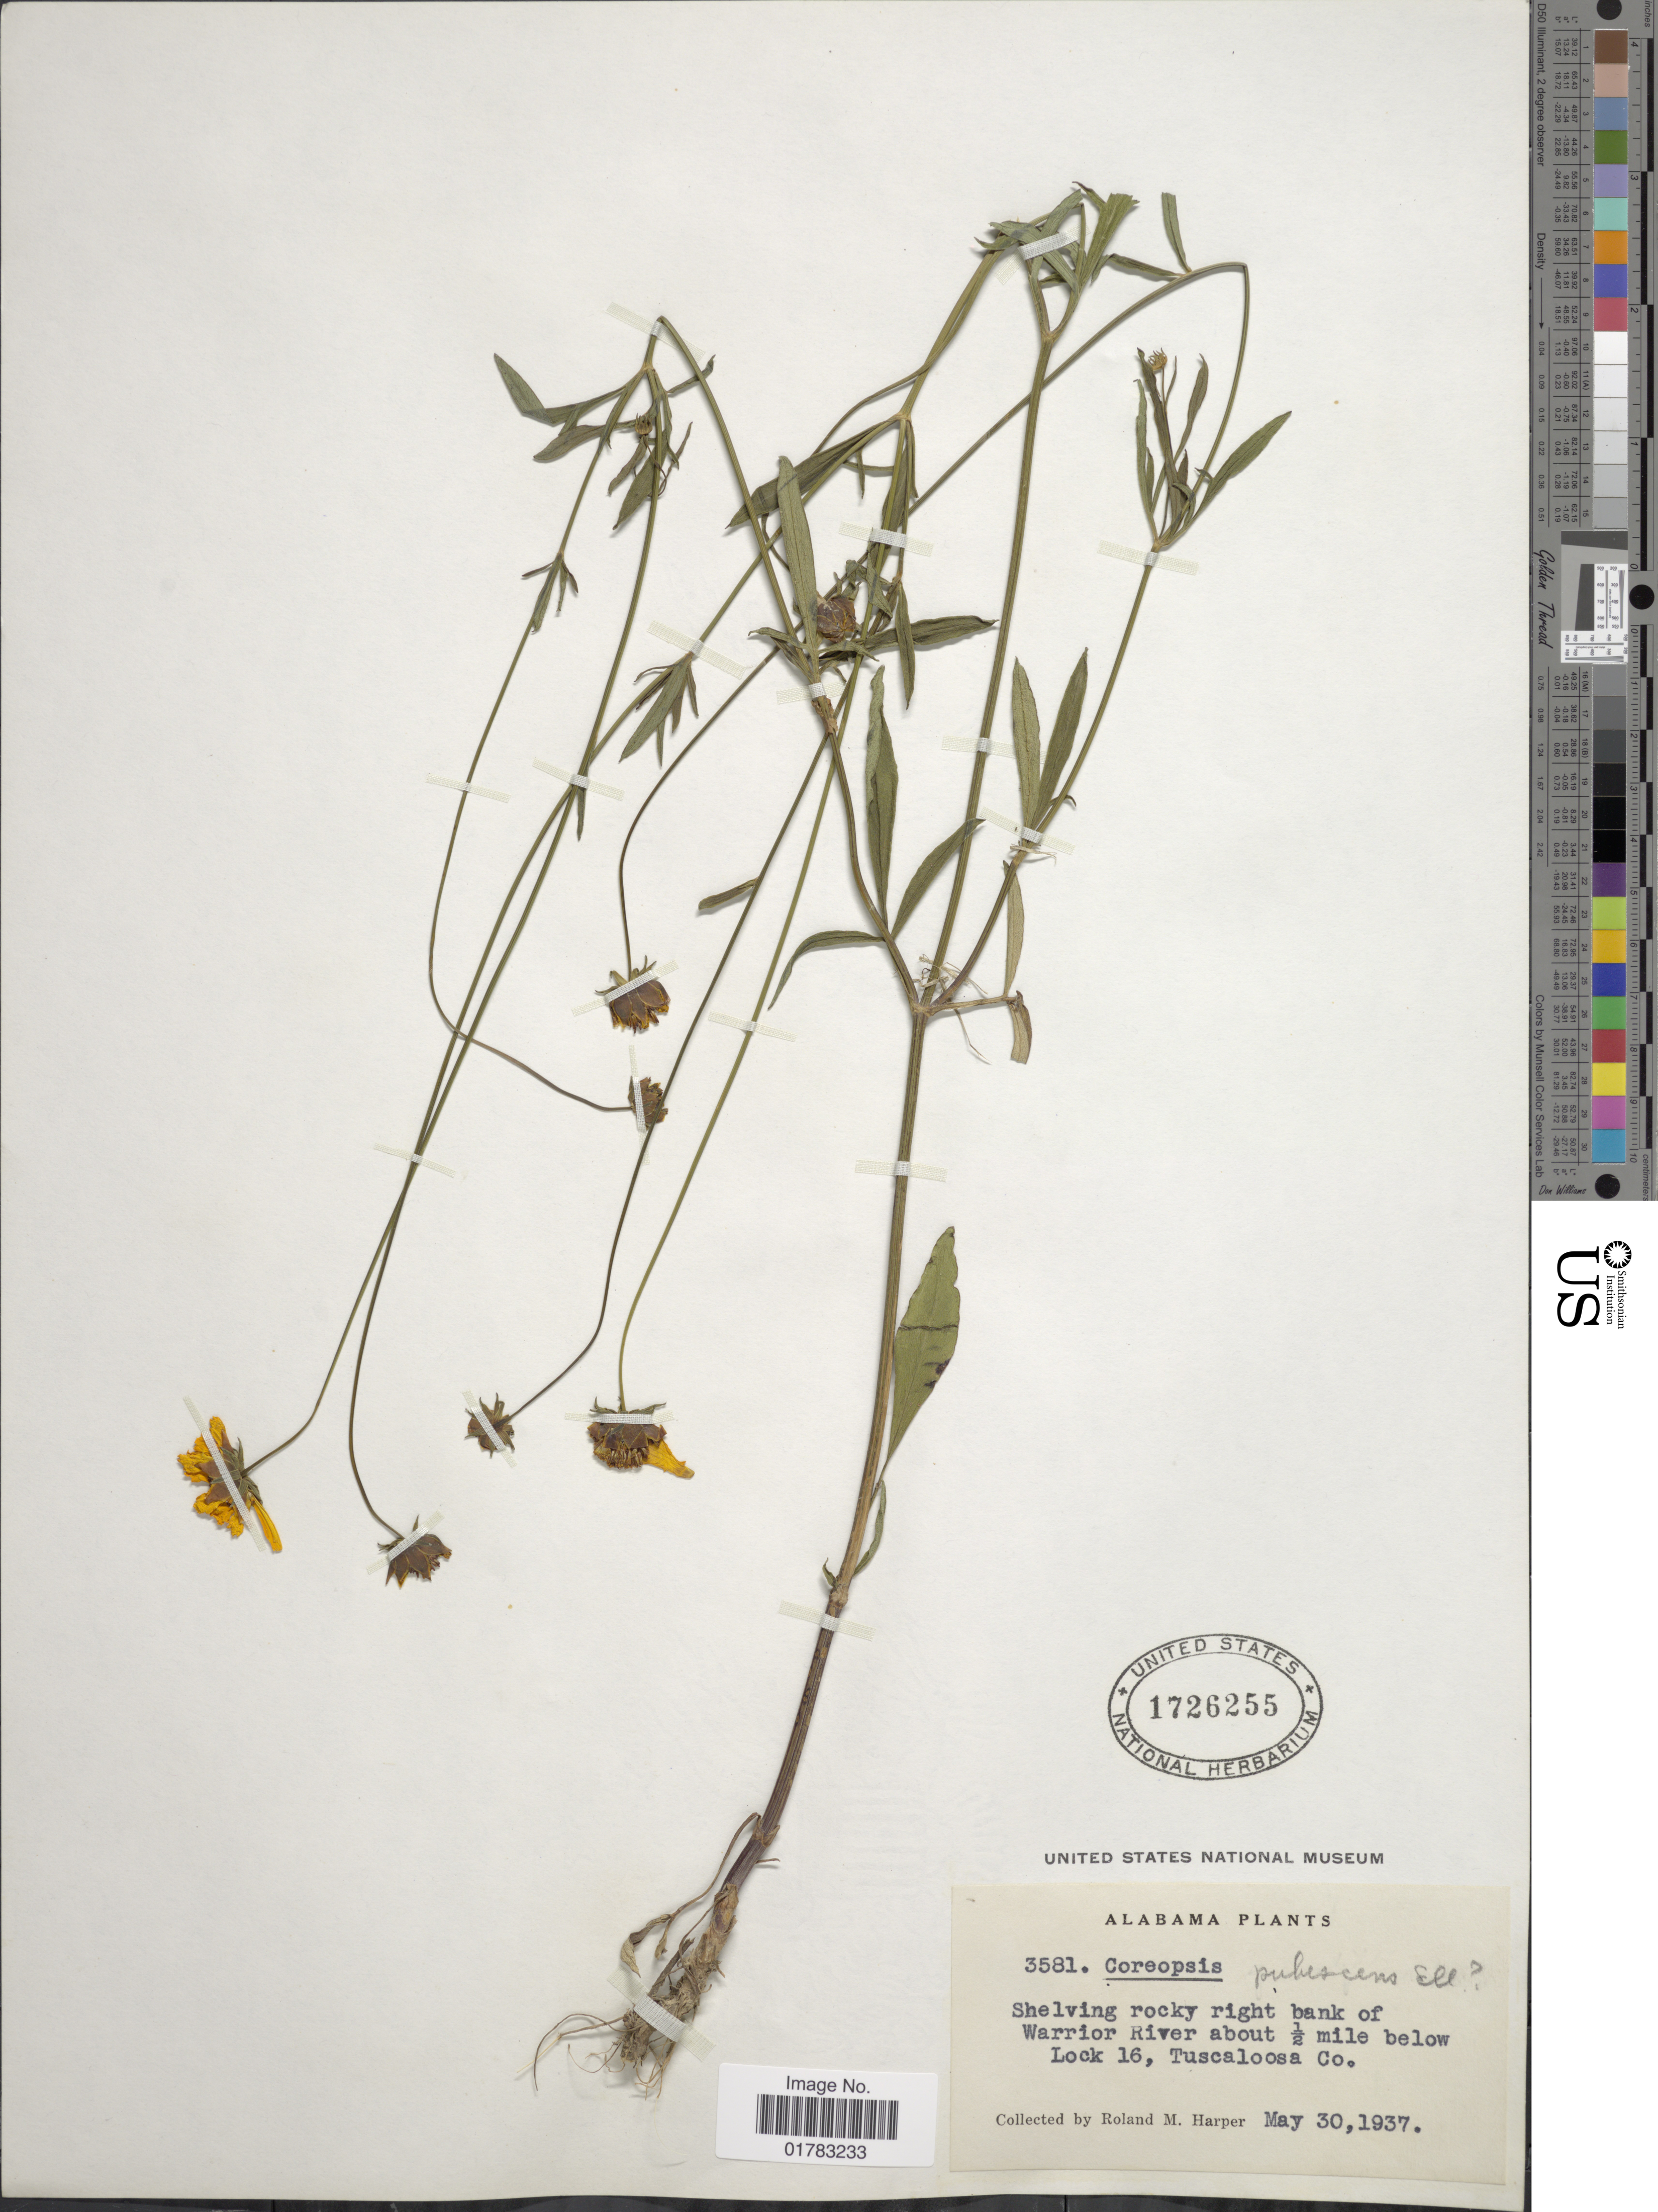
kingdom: Plantae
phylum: Tracheophyta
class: Magnoliopsida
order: Asterales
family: Asteraceae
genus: Coreopsis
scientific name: Coreopsis pubescens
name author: Elliott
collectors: R. M. Harper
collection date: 1937-05-30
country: United States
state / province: Alabama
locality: Shelving rocky right bank of Warrior River about ½ mile below Lock, Tuscaloosa Co.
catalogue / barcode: US 1726255